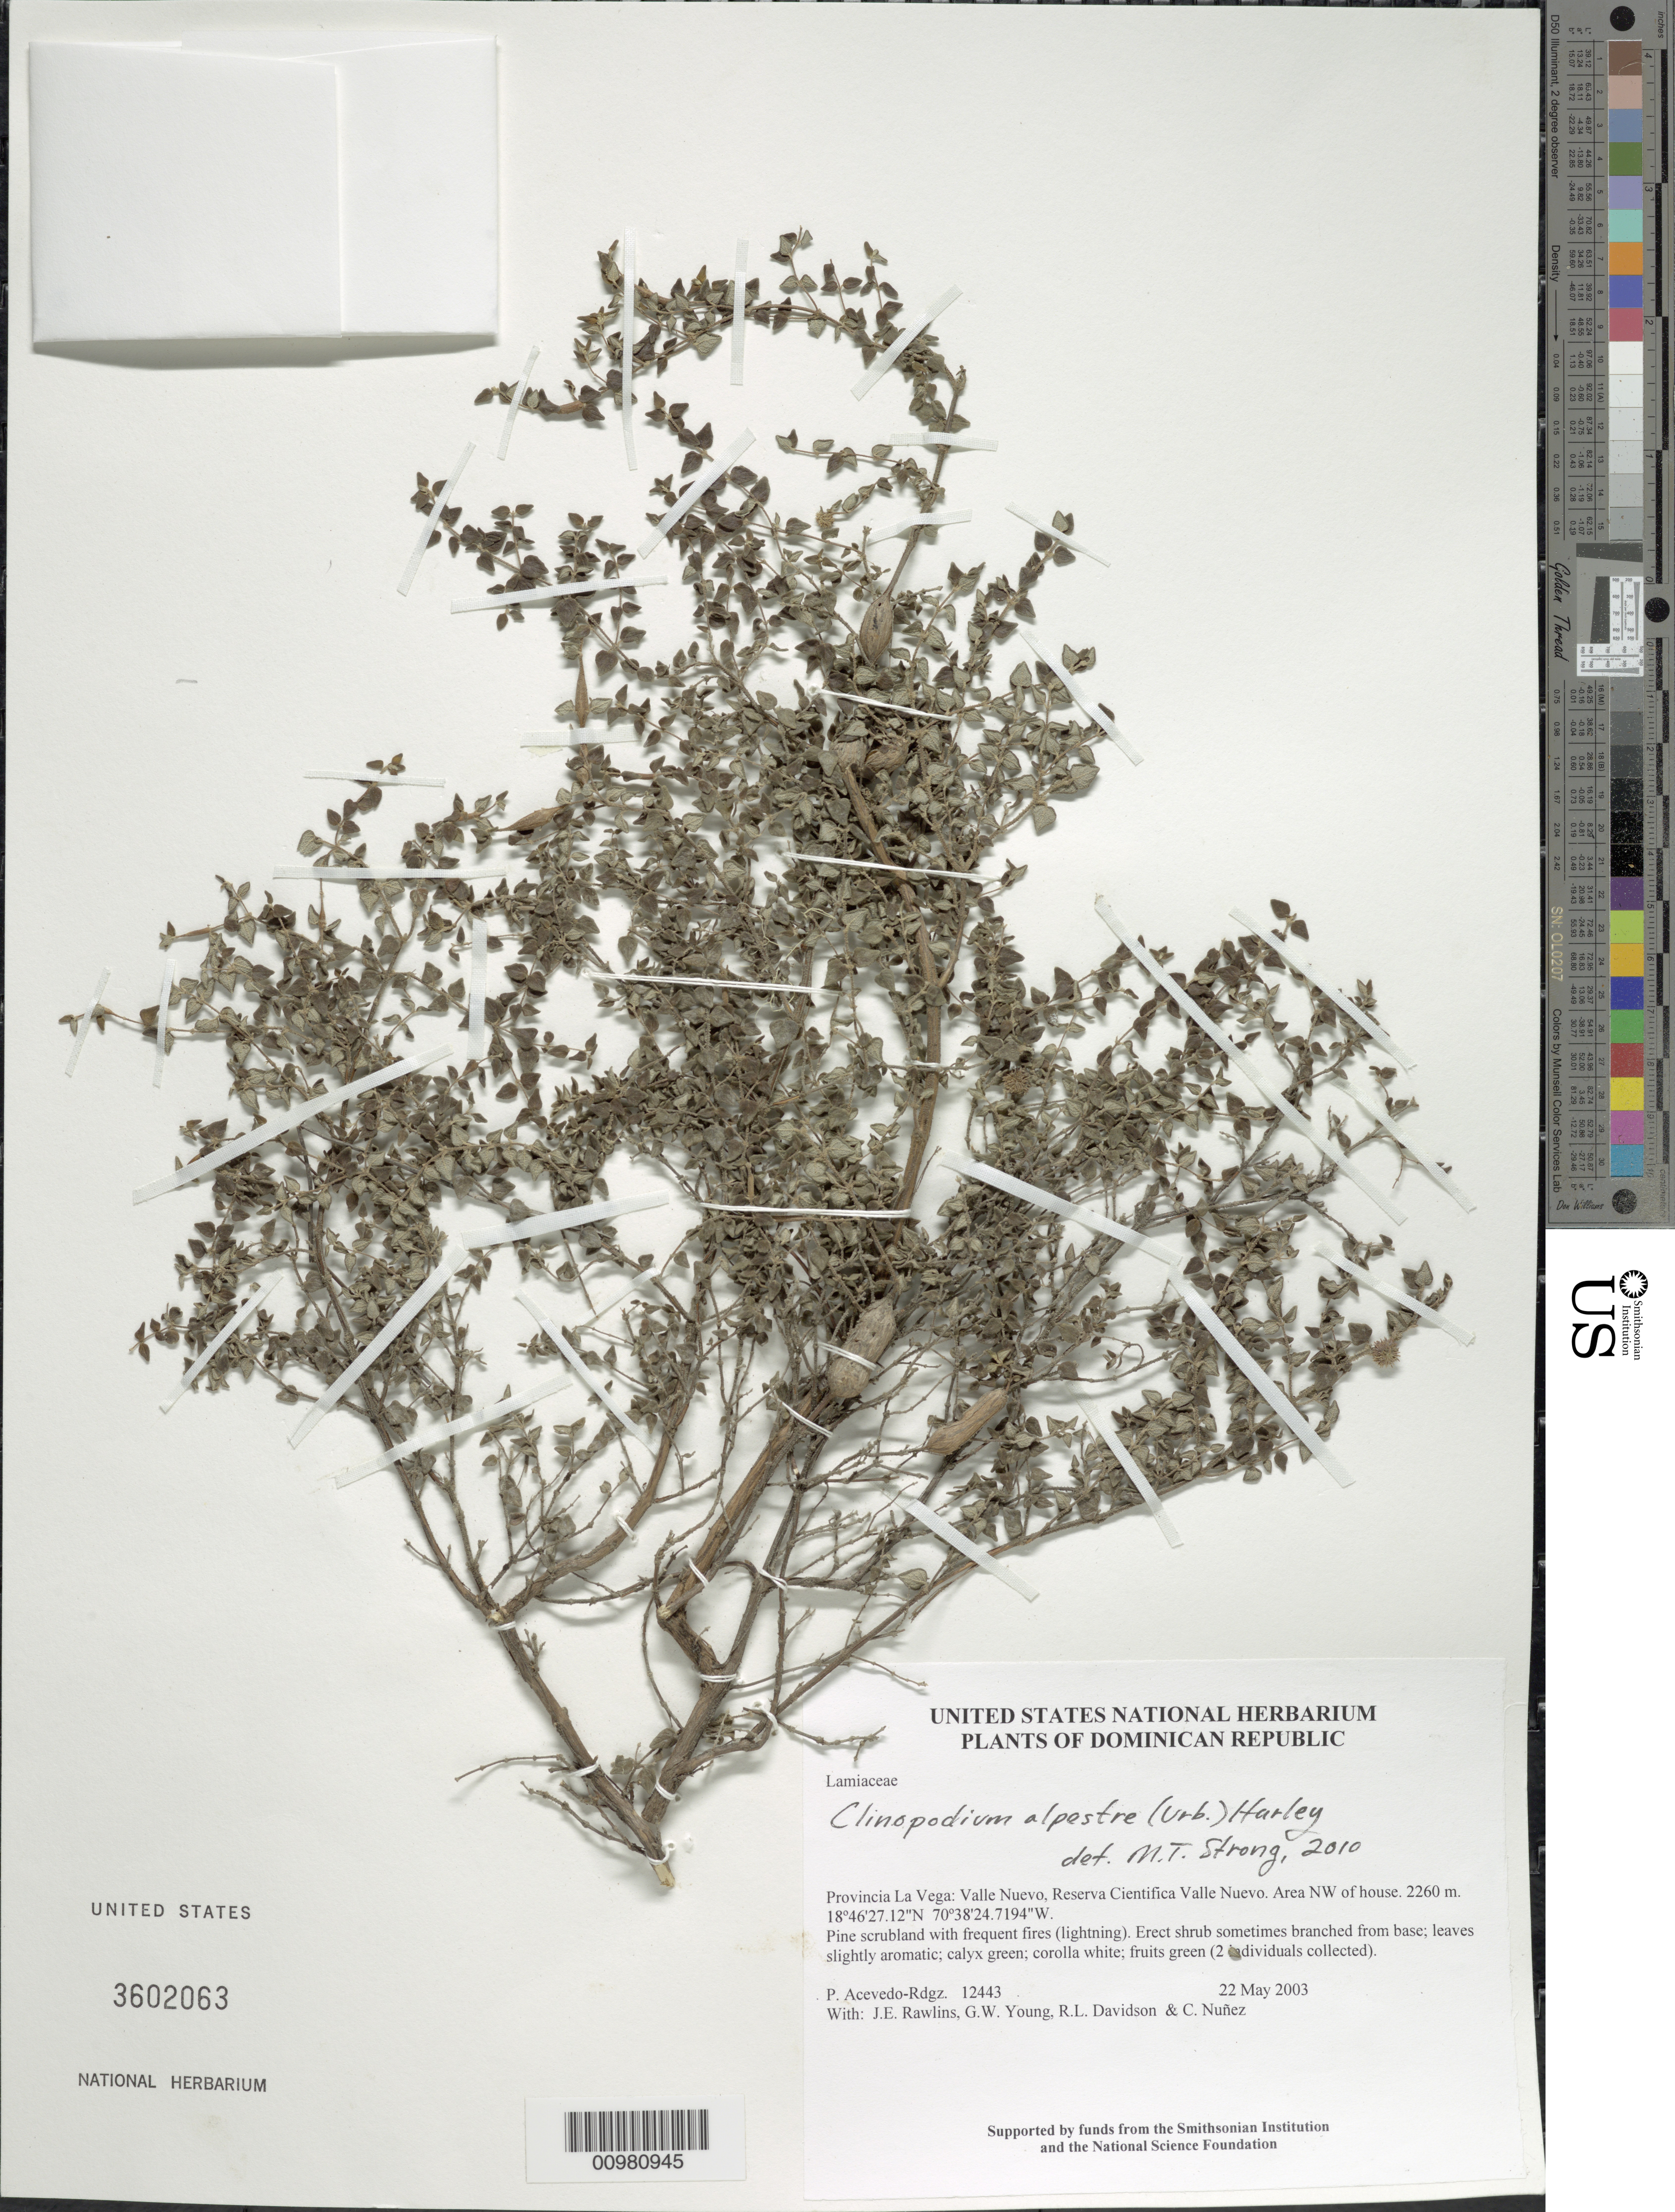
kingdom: Plantae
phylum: Tracheophyta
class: Magnoliopsida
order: Lamiales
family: Lamiaceae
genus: Clinopodium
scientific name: Clinopodium alpestre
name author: (Urb.) Harley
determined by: Strong, M. T., (US), Smithsonian Institution - National Museum of Natural History (UNITED STATES)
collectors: P. Acevedo-Rodr., J. Rawlins, G. Young, R. Davidson & C. Nunez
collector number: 12443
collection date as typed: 22 May 2003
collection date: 2003-05-22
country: Dominican Republic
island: Hispaniola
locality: Provincia La Vega: Valle Nuevo, Reserva Cientifica Valle Nuevo. Area NW of house.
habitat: Pine scrubland with frequent fires (lightning).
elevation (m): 2260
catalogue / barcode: US 3602063